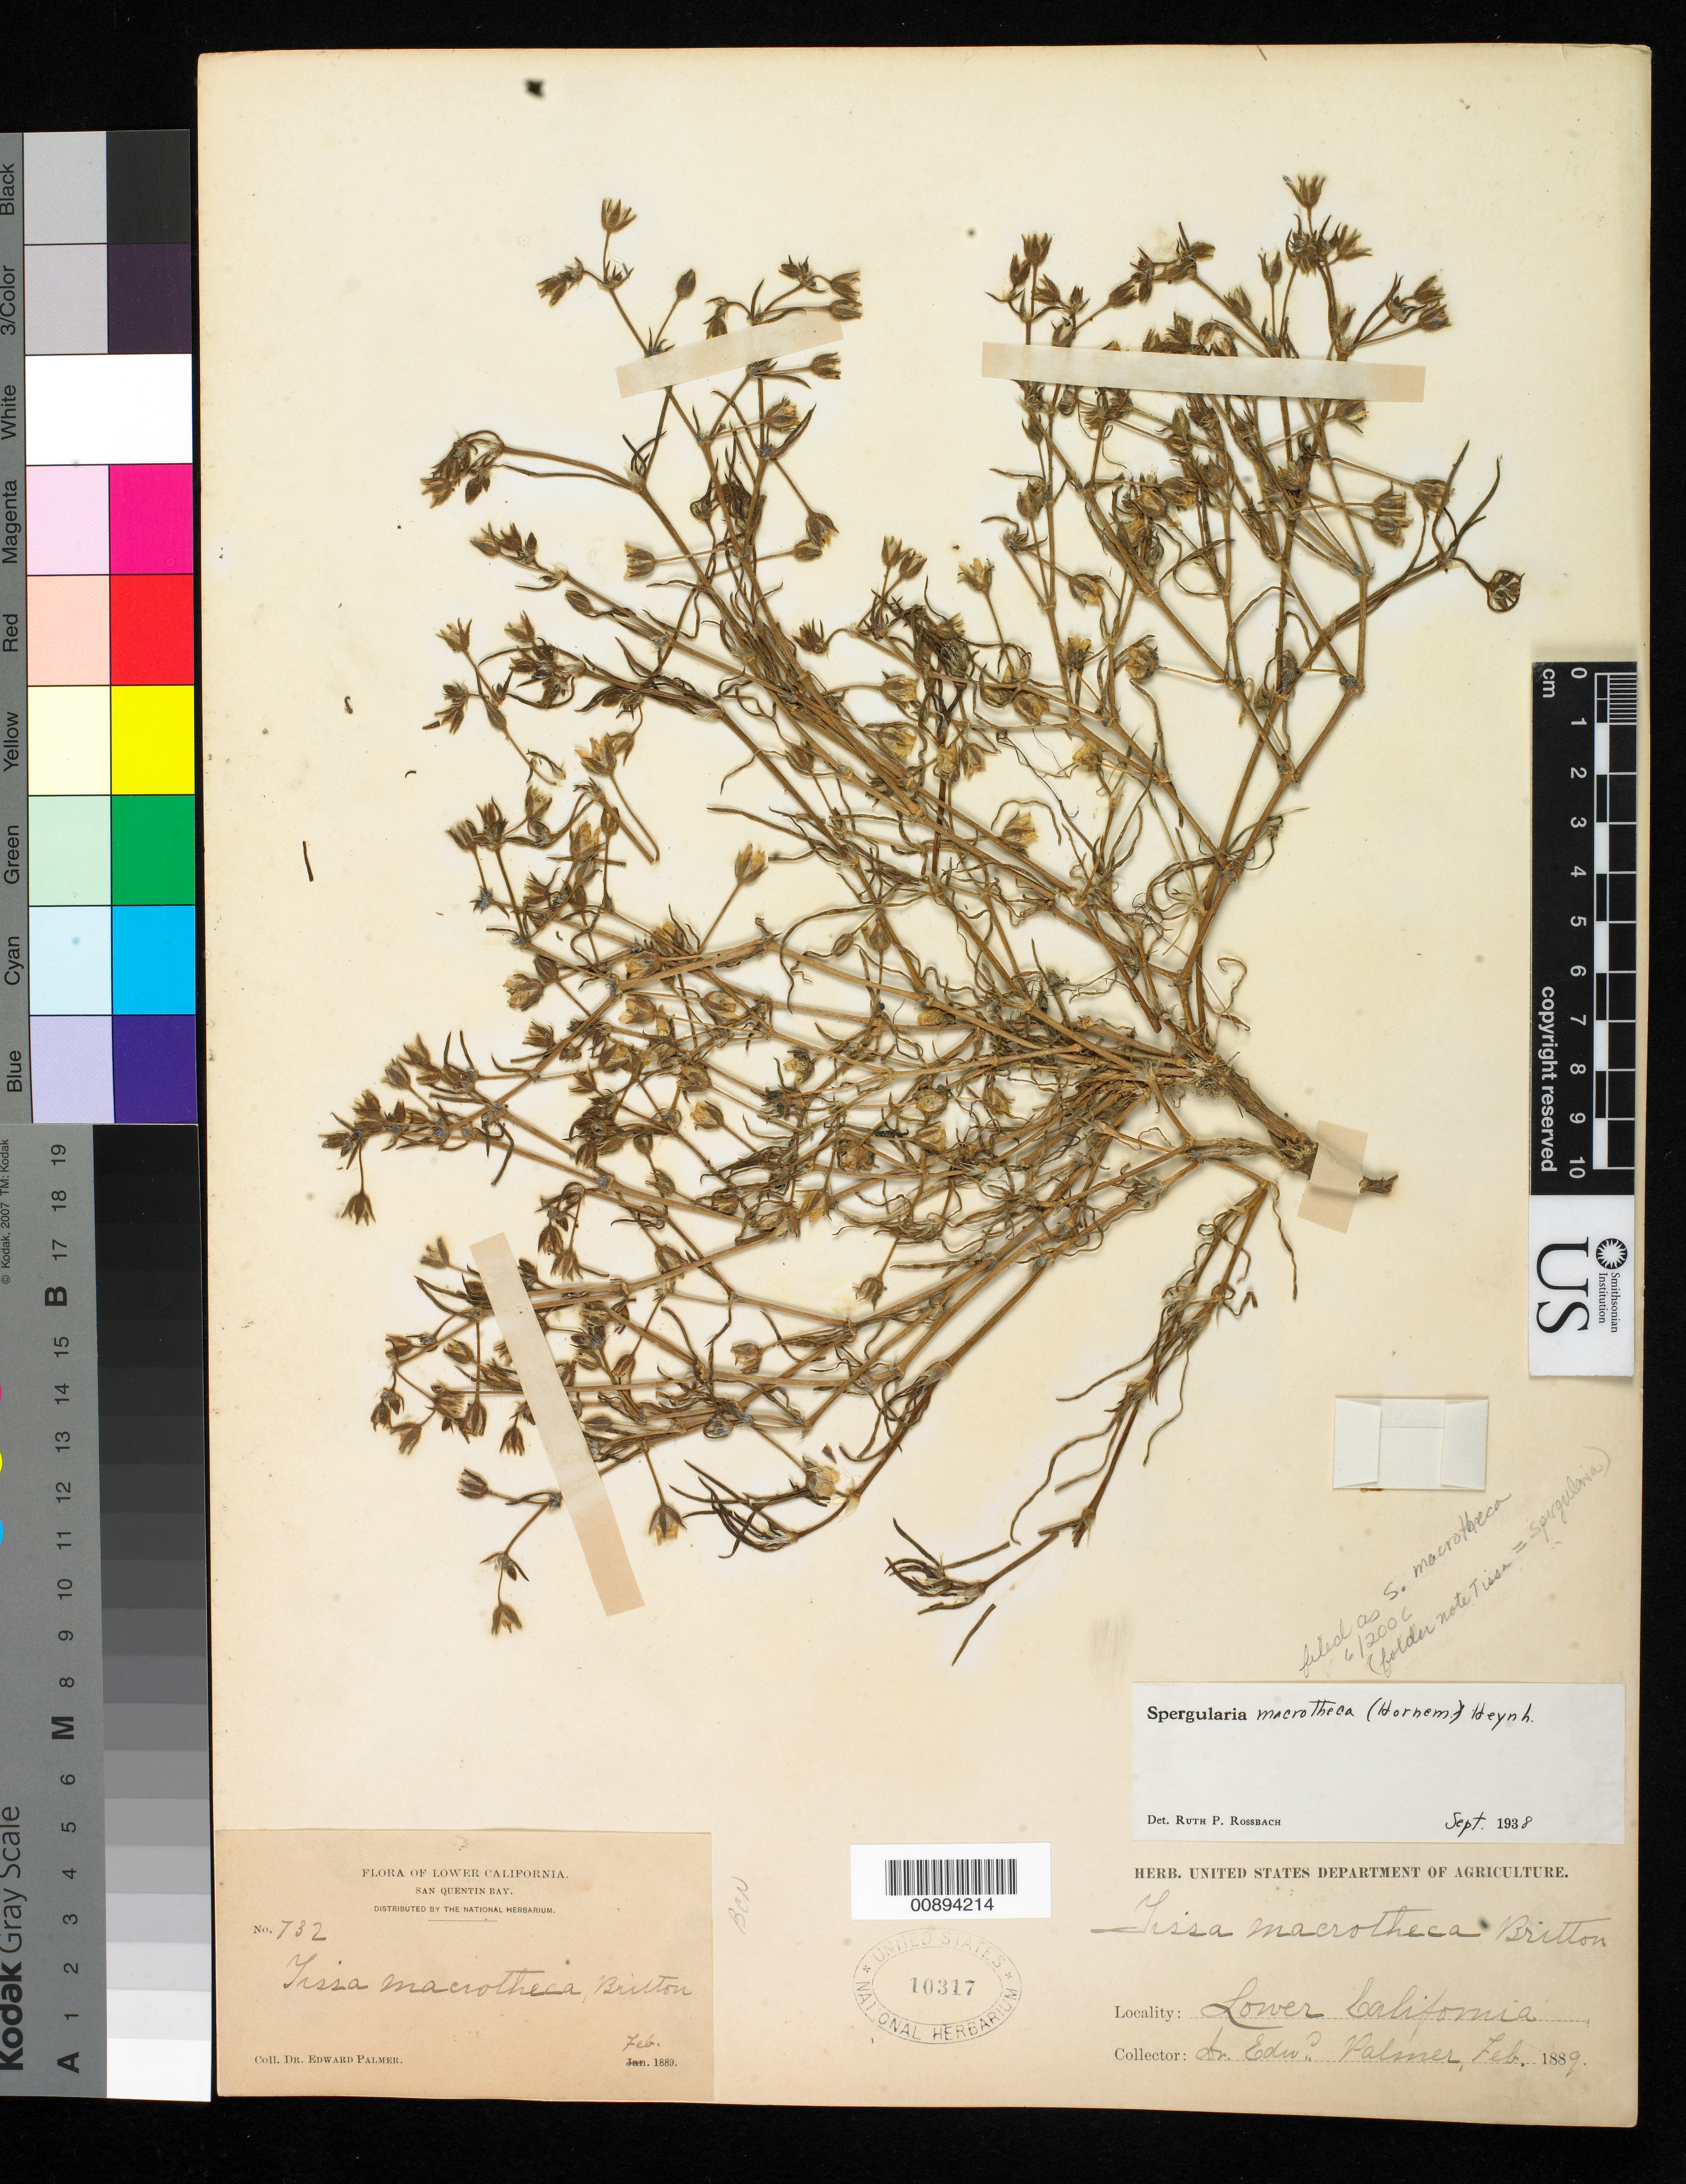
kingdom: Plantae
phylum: Tracheophyta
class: Magnoliopsida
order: Caryophyllales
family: Caryophyllaceae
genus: Spergularia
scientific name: Spergularia macrotheca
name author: (Hornem.) Heynh.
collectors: E. Palmer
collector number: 732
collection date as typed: Feb 1889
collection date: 1889-02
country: Mexico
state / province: Baja California Norte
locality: San Quentin Bay, Baja California.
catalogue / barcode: US 10317